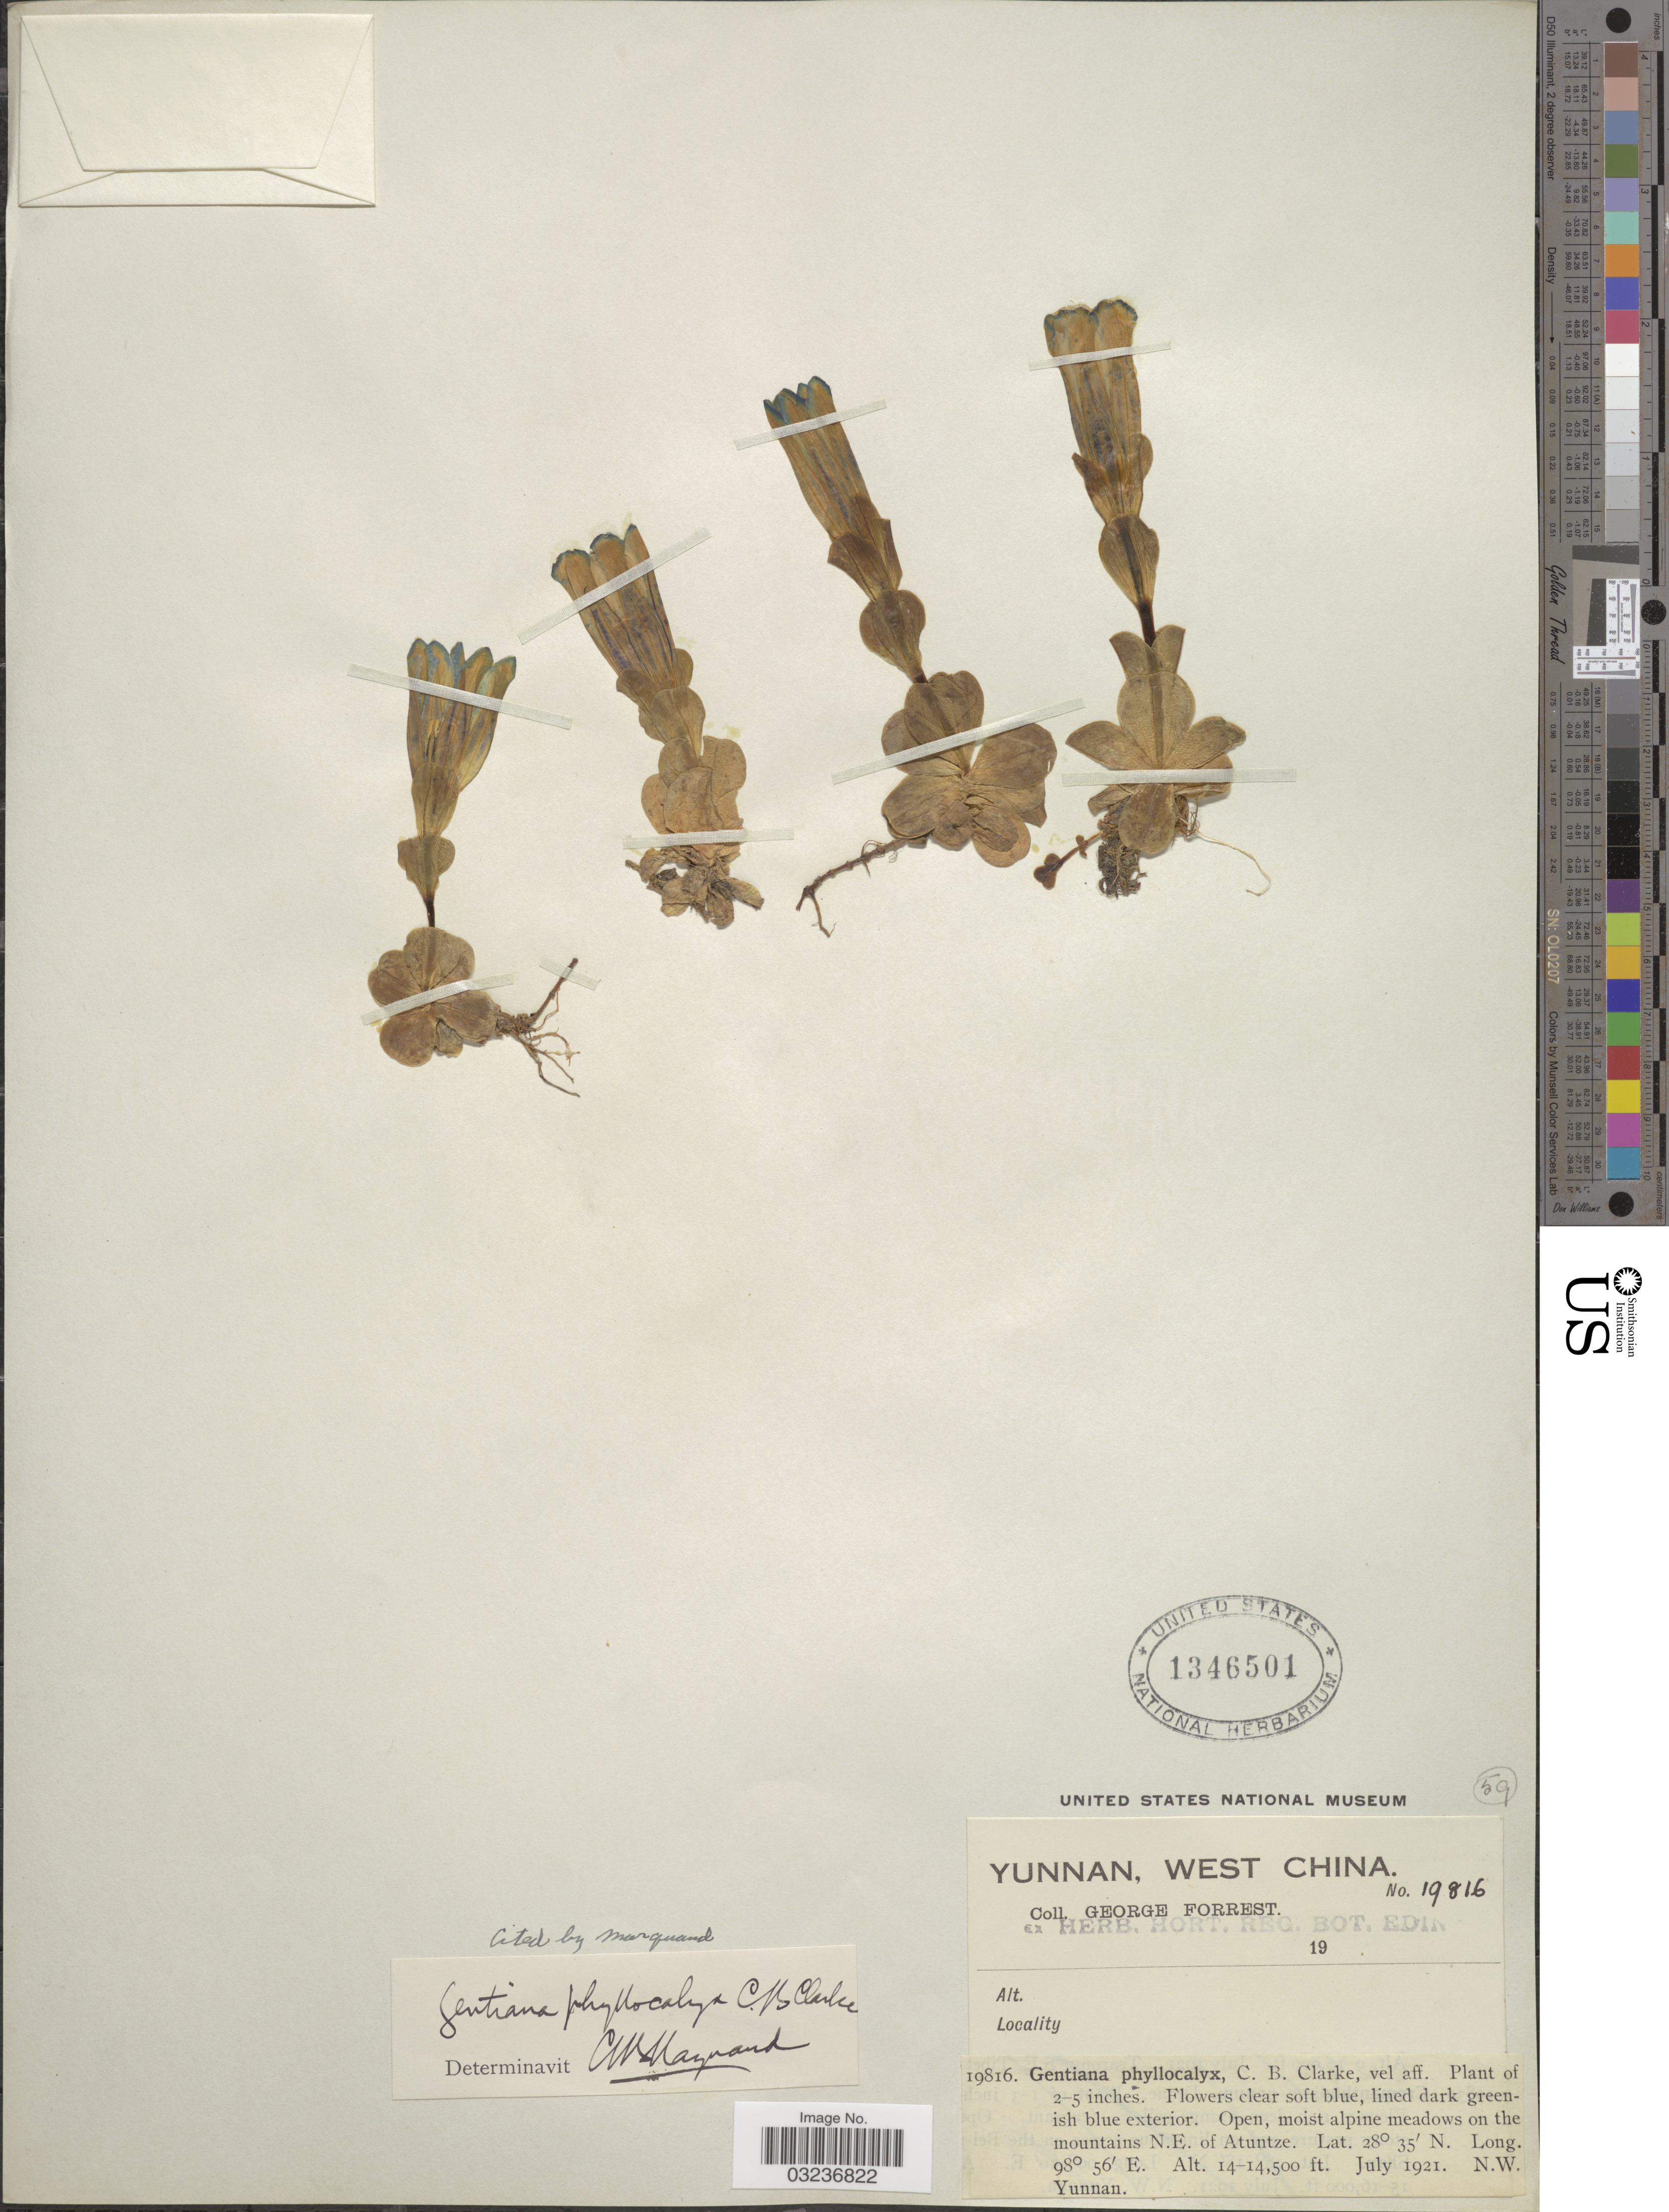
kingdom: Plantae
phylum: Tracheophyta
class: Magnoliopsida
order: Gentianales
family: Gentianaceae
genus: Gentiana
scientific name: Gentiana phyllocalyx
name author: C.B. Clarke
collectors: G. Forrest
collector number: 19816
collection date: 1921-07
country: China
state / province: Yunnan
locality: West China, Open, moist alpine meadows on the mountains N.E. of Atuntze, N.W. Yunnan.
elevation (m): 4267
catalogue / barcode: US 1346501